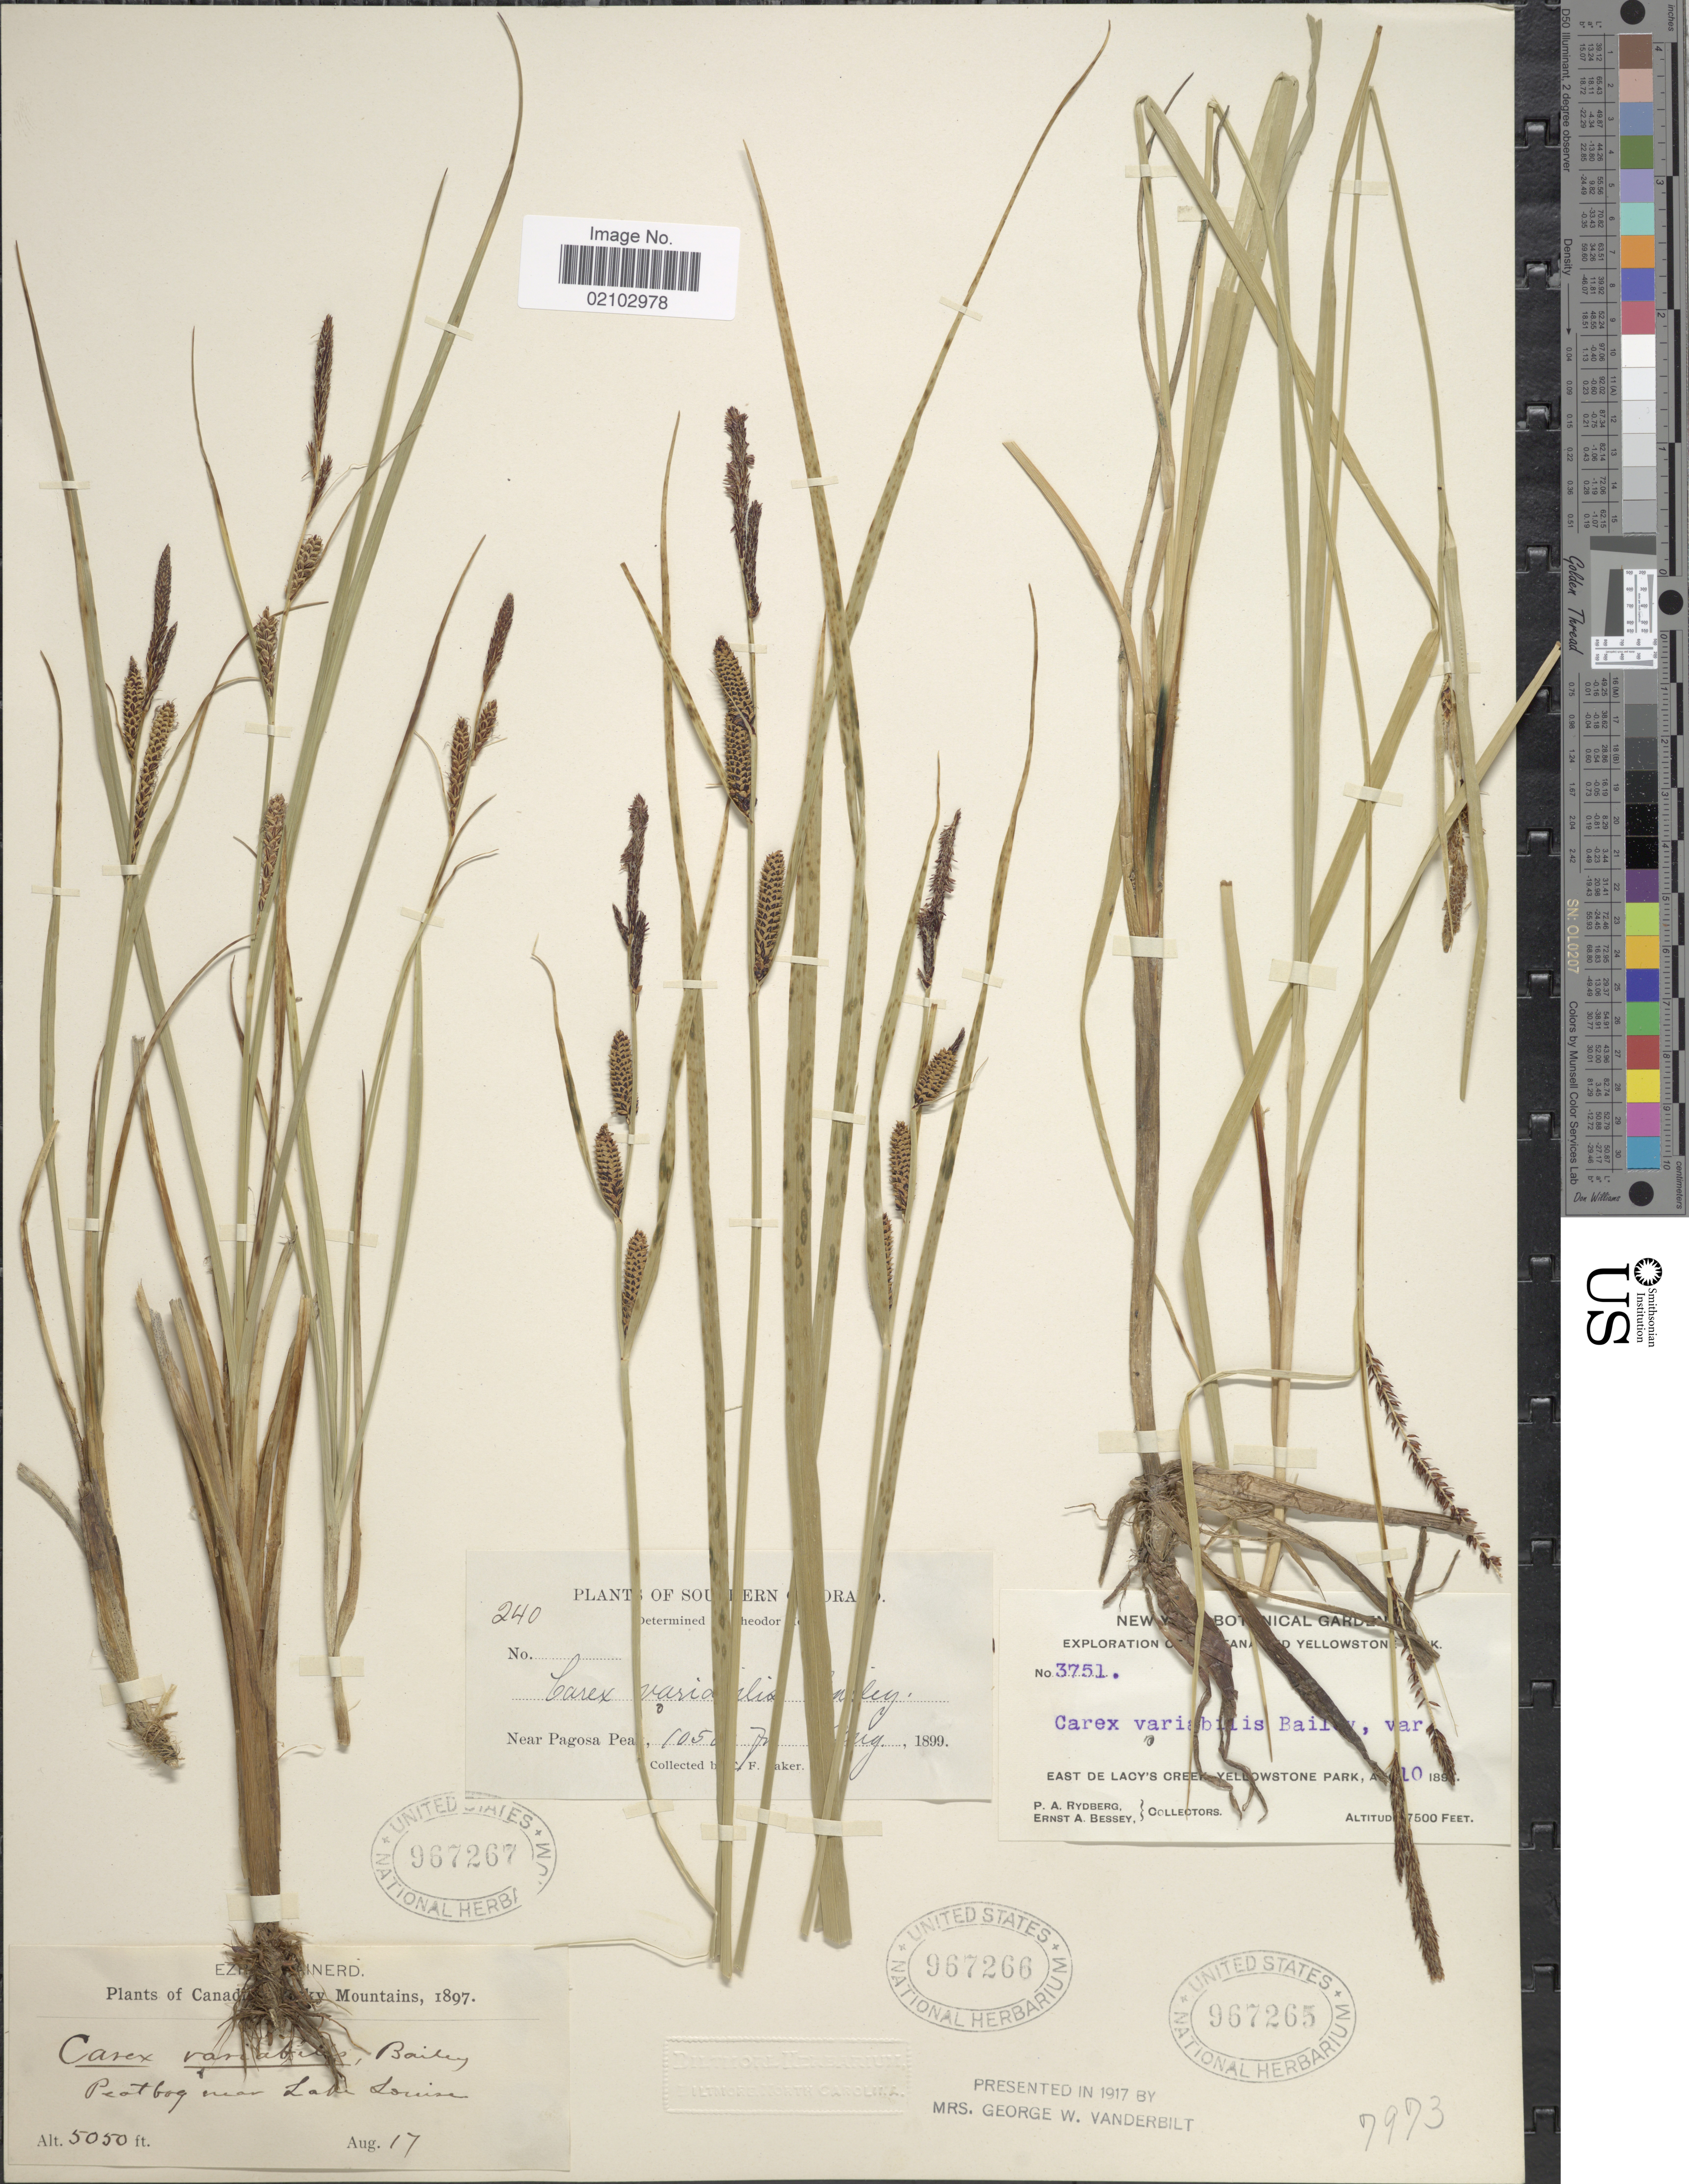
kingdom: Plantae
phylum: Tracheophyta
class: Liliopsida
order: Poales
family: Cyperaceae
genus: Carex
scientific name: Carex aquatilis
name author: Wahlenb.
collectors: P. A. Rydberg & E. A. Bessey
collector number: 3751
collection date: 1897-08-10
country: United States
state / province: Wyoming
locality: Montana and Yellowstone Park, East de Lacy's Creek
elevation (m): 2286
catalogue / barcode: US 967265-3